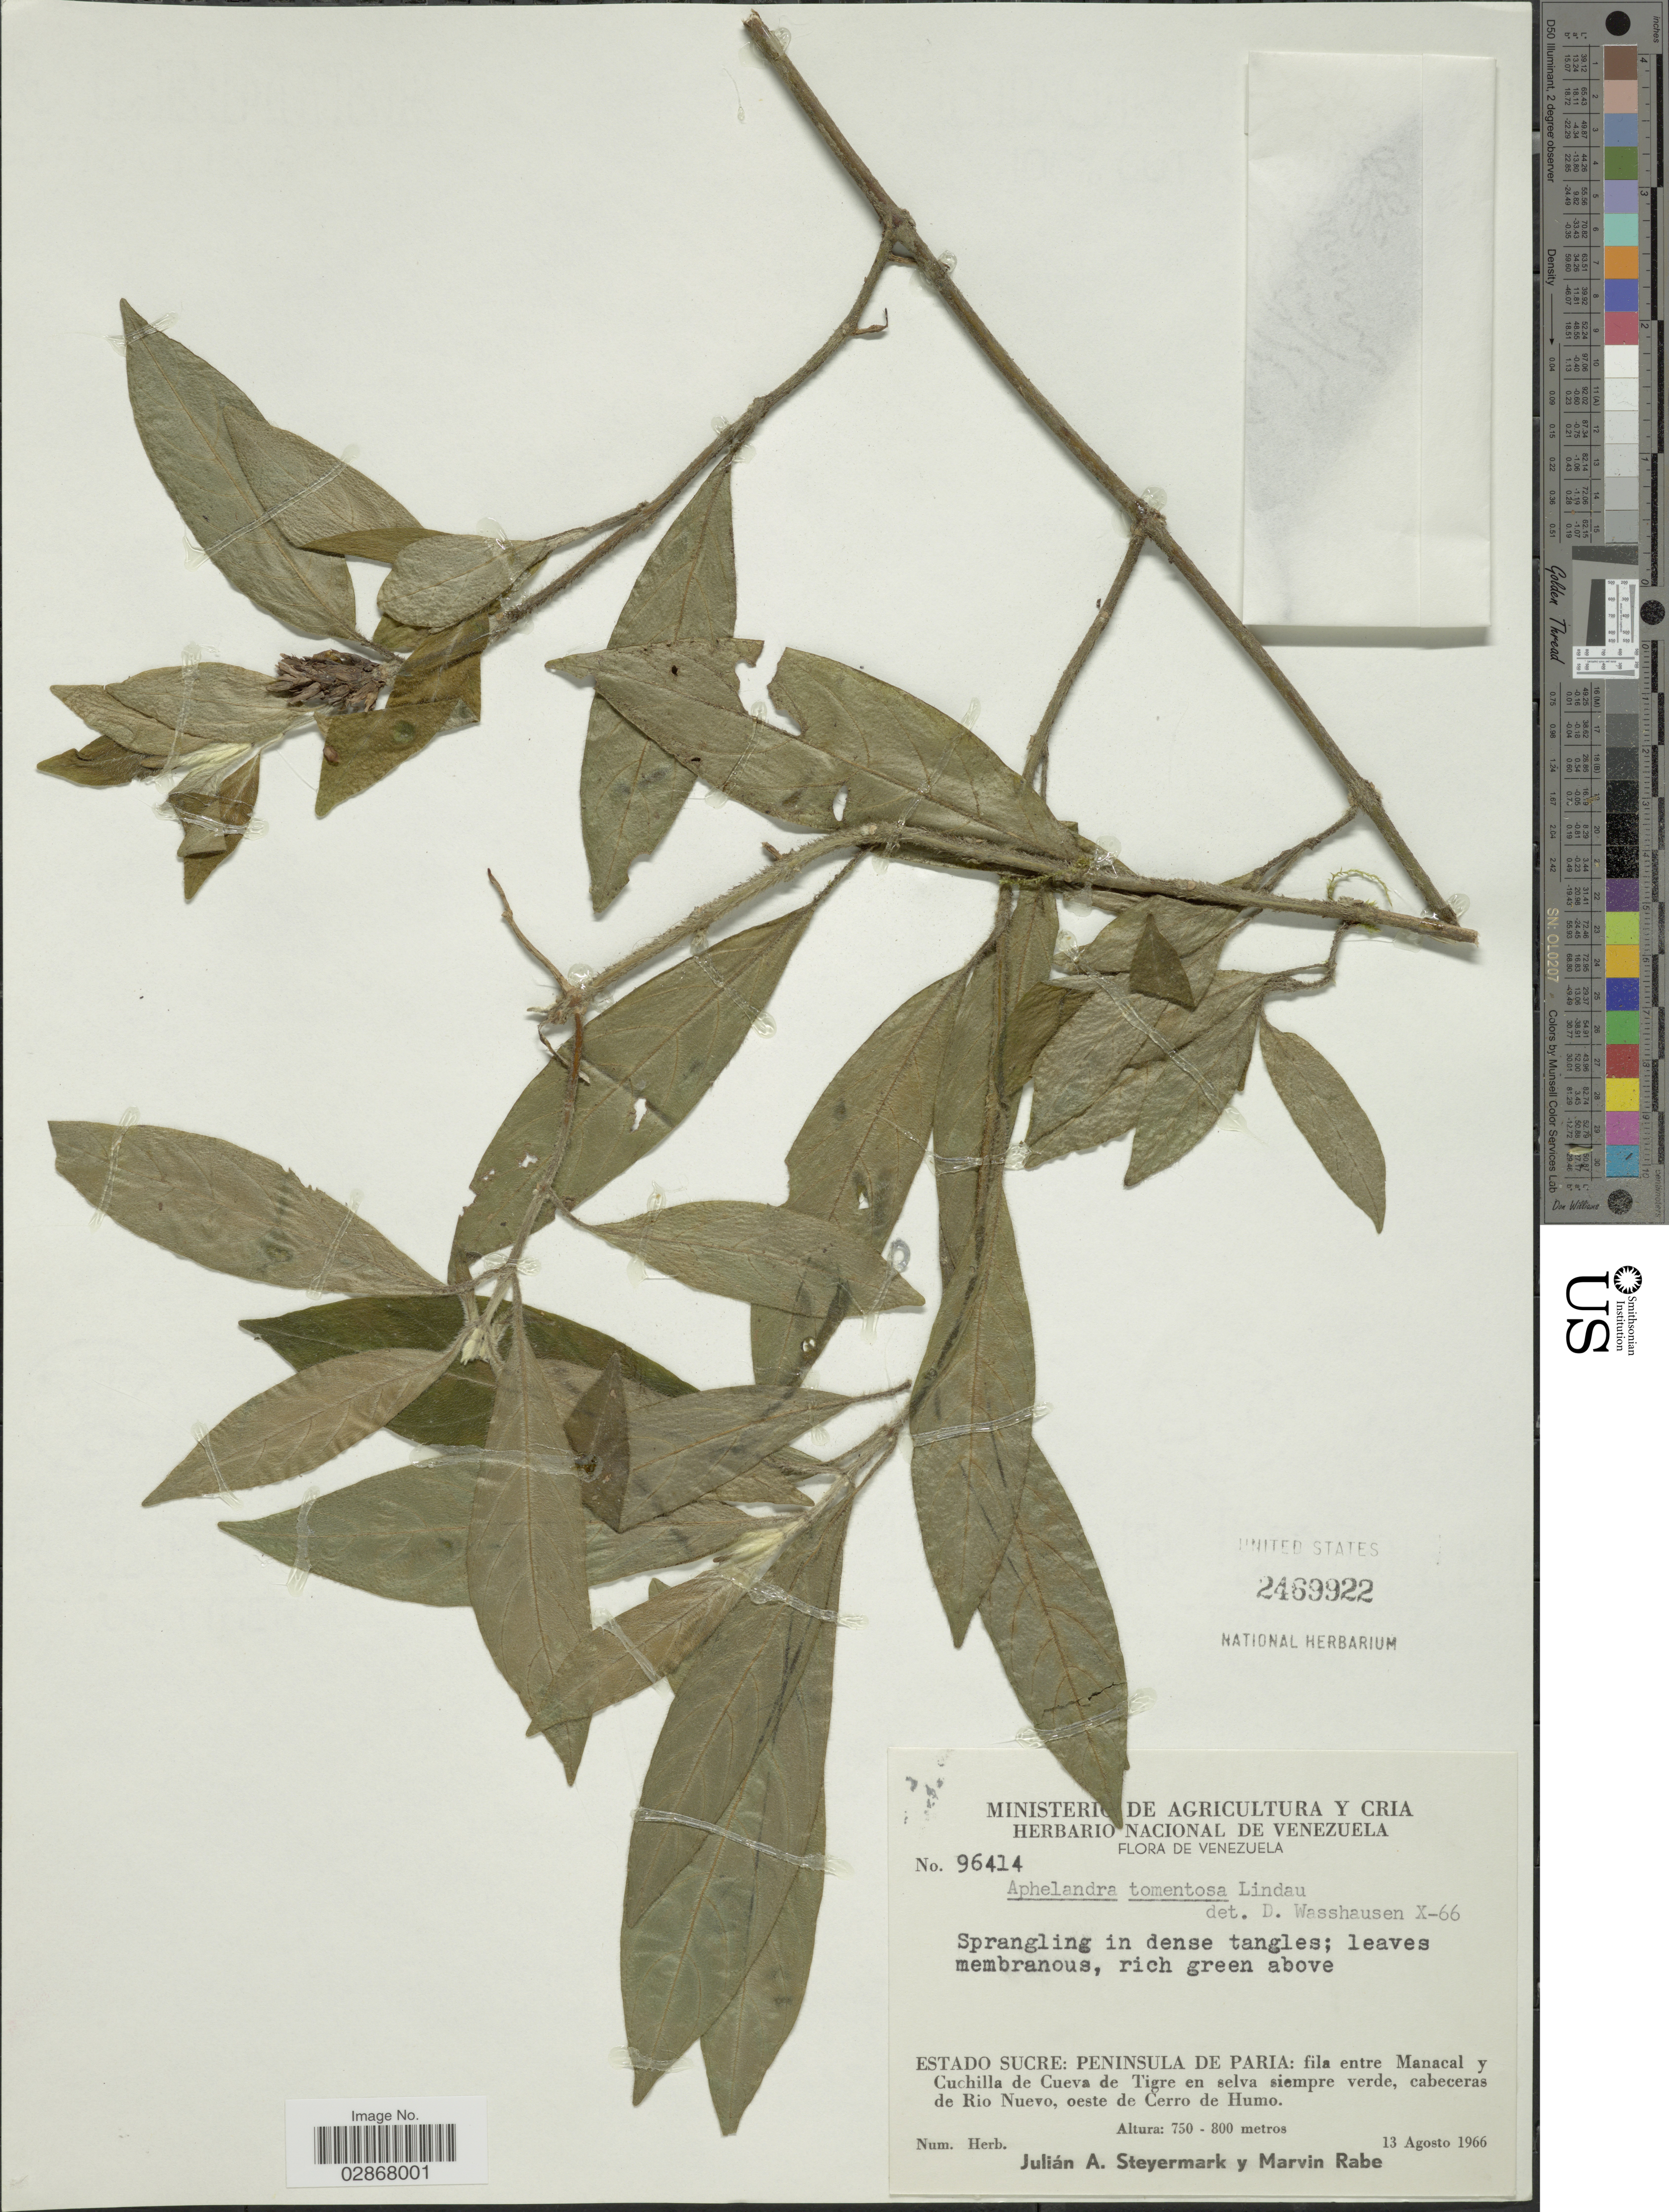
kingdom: Plantae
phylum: Tracheophyta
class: Magnoliopsida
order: Lamiales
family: Acanthaceae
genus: Aphelandra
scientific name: Aphelandra tomentosa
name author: Lindau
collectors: J. Steyermark & M. Rabe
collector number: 96414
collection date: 1966-08-13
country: Venezuela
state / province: Sucre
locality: Peninsula de Paria: fila entre Manacal y Cuchilla de Cueva de Tigre en selva siempre verde, cabeceras de Rio Nuevo, oeste de Cerro de Humo.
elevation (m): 750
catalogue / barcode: US 2469922